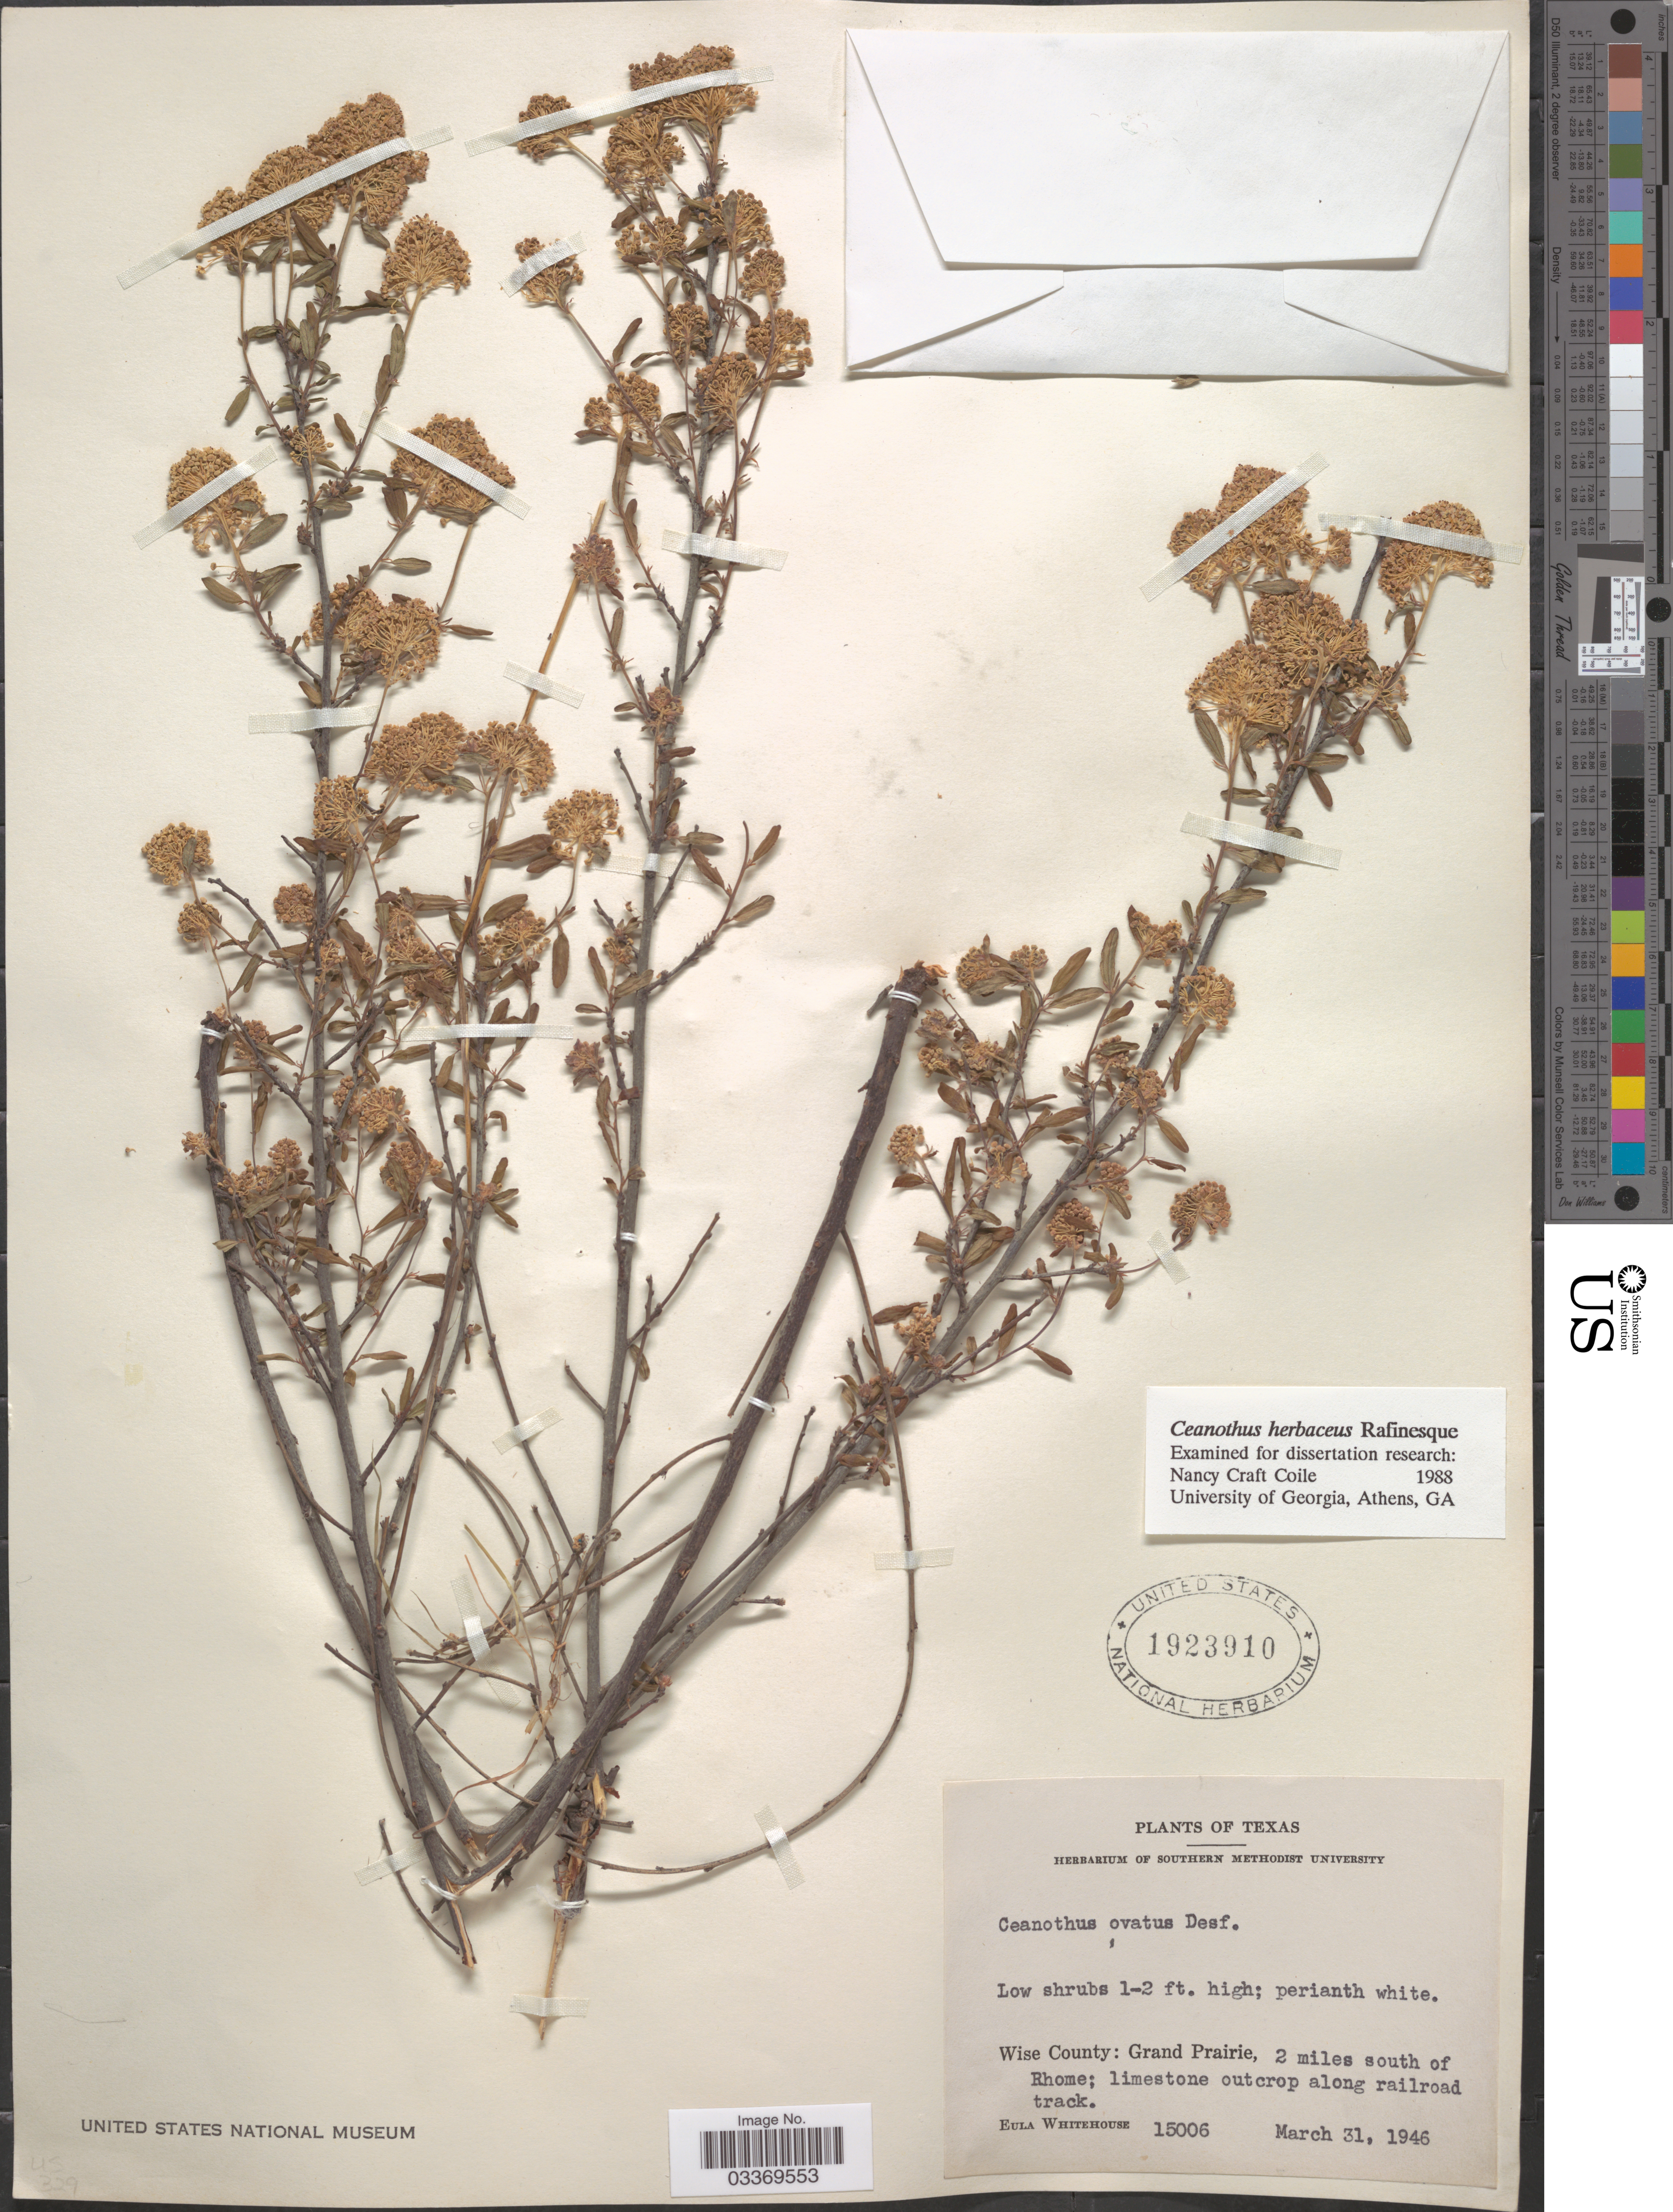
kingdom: Plantae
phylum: Tracheophyta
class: Magnoliopsida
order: Rosales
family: Rhamnaceae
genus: Ceanothus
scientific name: Ceanothus ovatus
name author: Desf.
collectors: E. Whitehouse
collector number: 15006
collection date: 1946-03-31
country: United States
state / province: Texas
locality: Wise County: Grand Prairie, 2 miles south of Rhome; limestone outcrop along railroad track.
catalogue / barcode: US 1923910